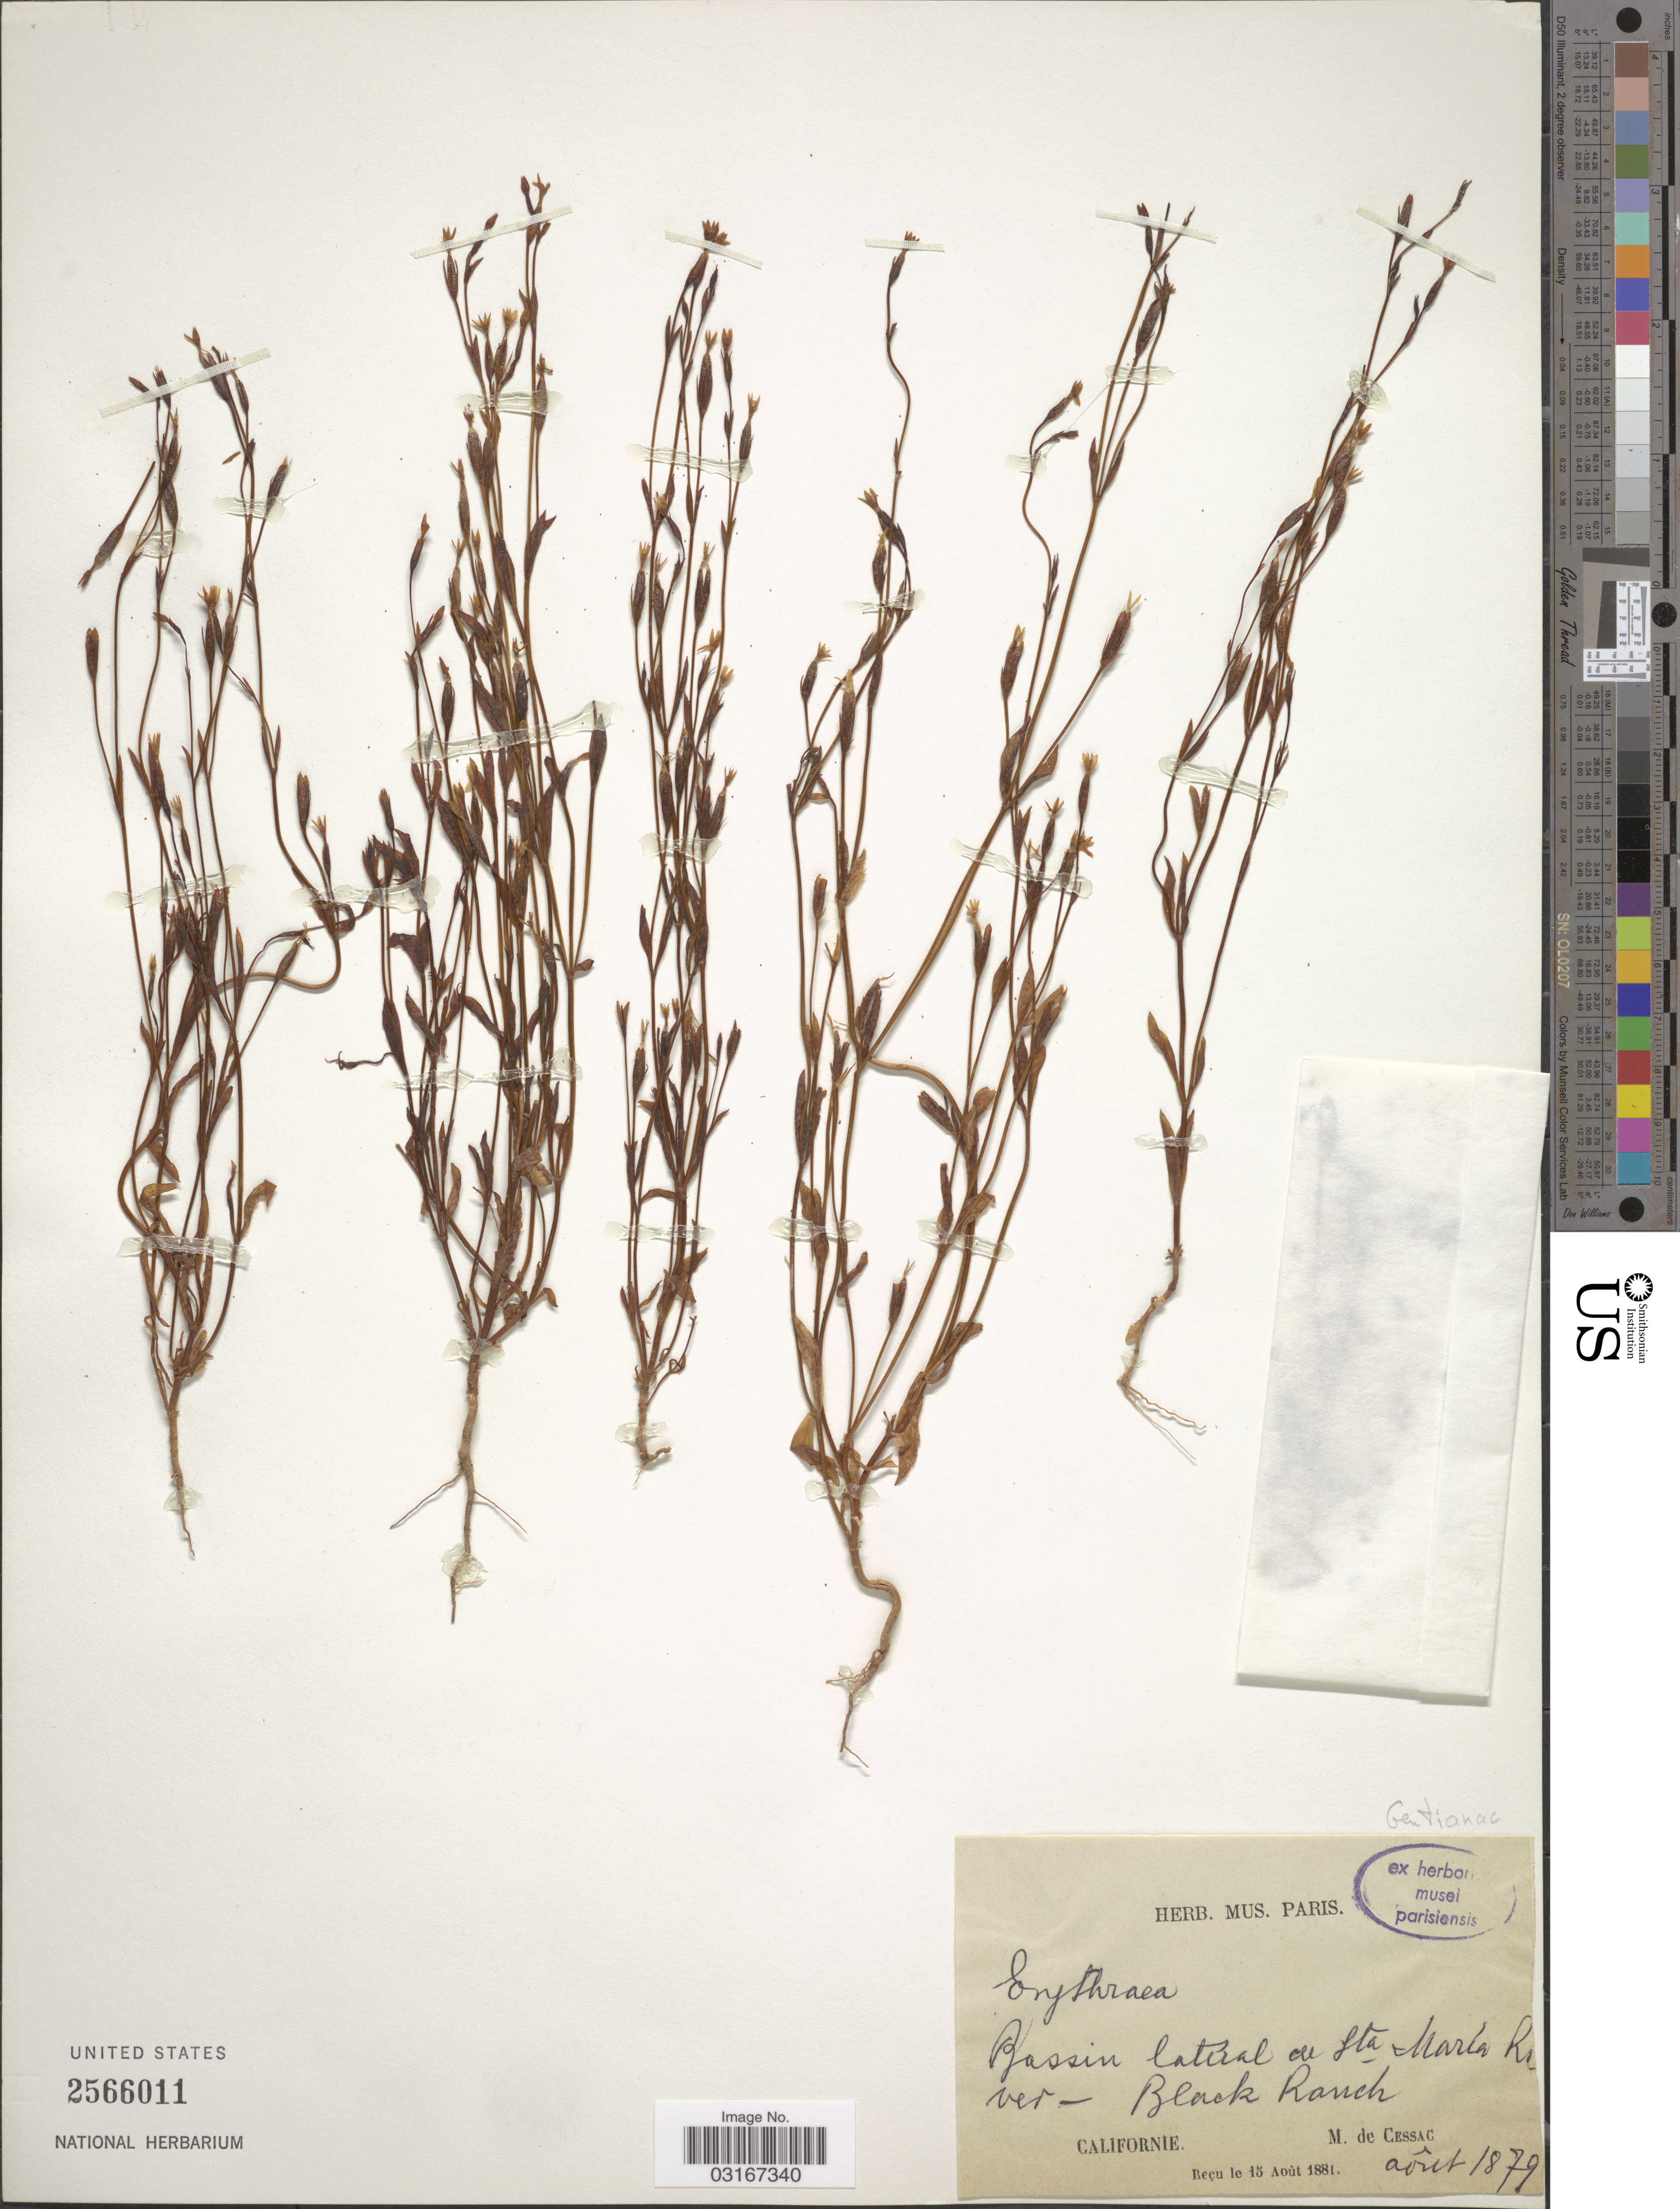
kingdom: Plantae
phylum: Tracheophyta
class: Magnoliopsida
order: Gentianales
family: Gentianaceae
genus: Centaurium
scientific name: Centaurium sp.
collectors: M. de Cessac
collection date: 1879-08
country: United States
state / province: California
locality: Bassin latéral de Sta María River, Black Ranch.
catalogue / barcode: US 2566011